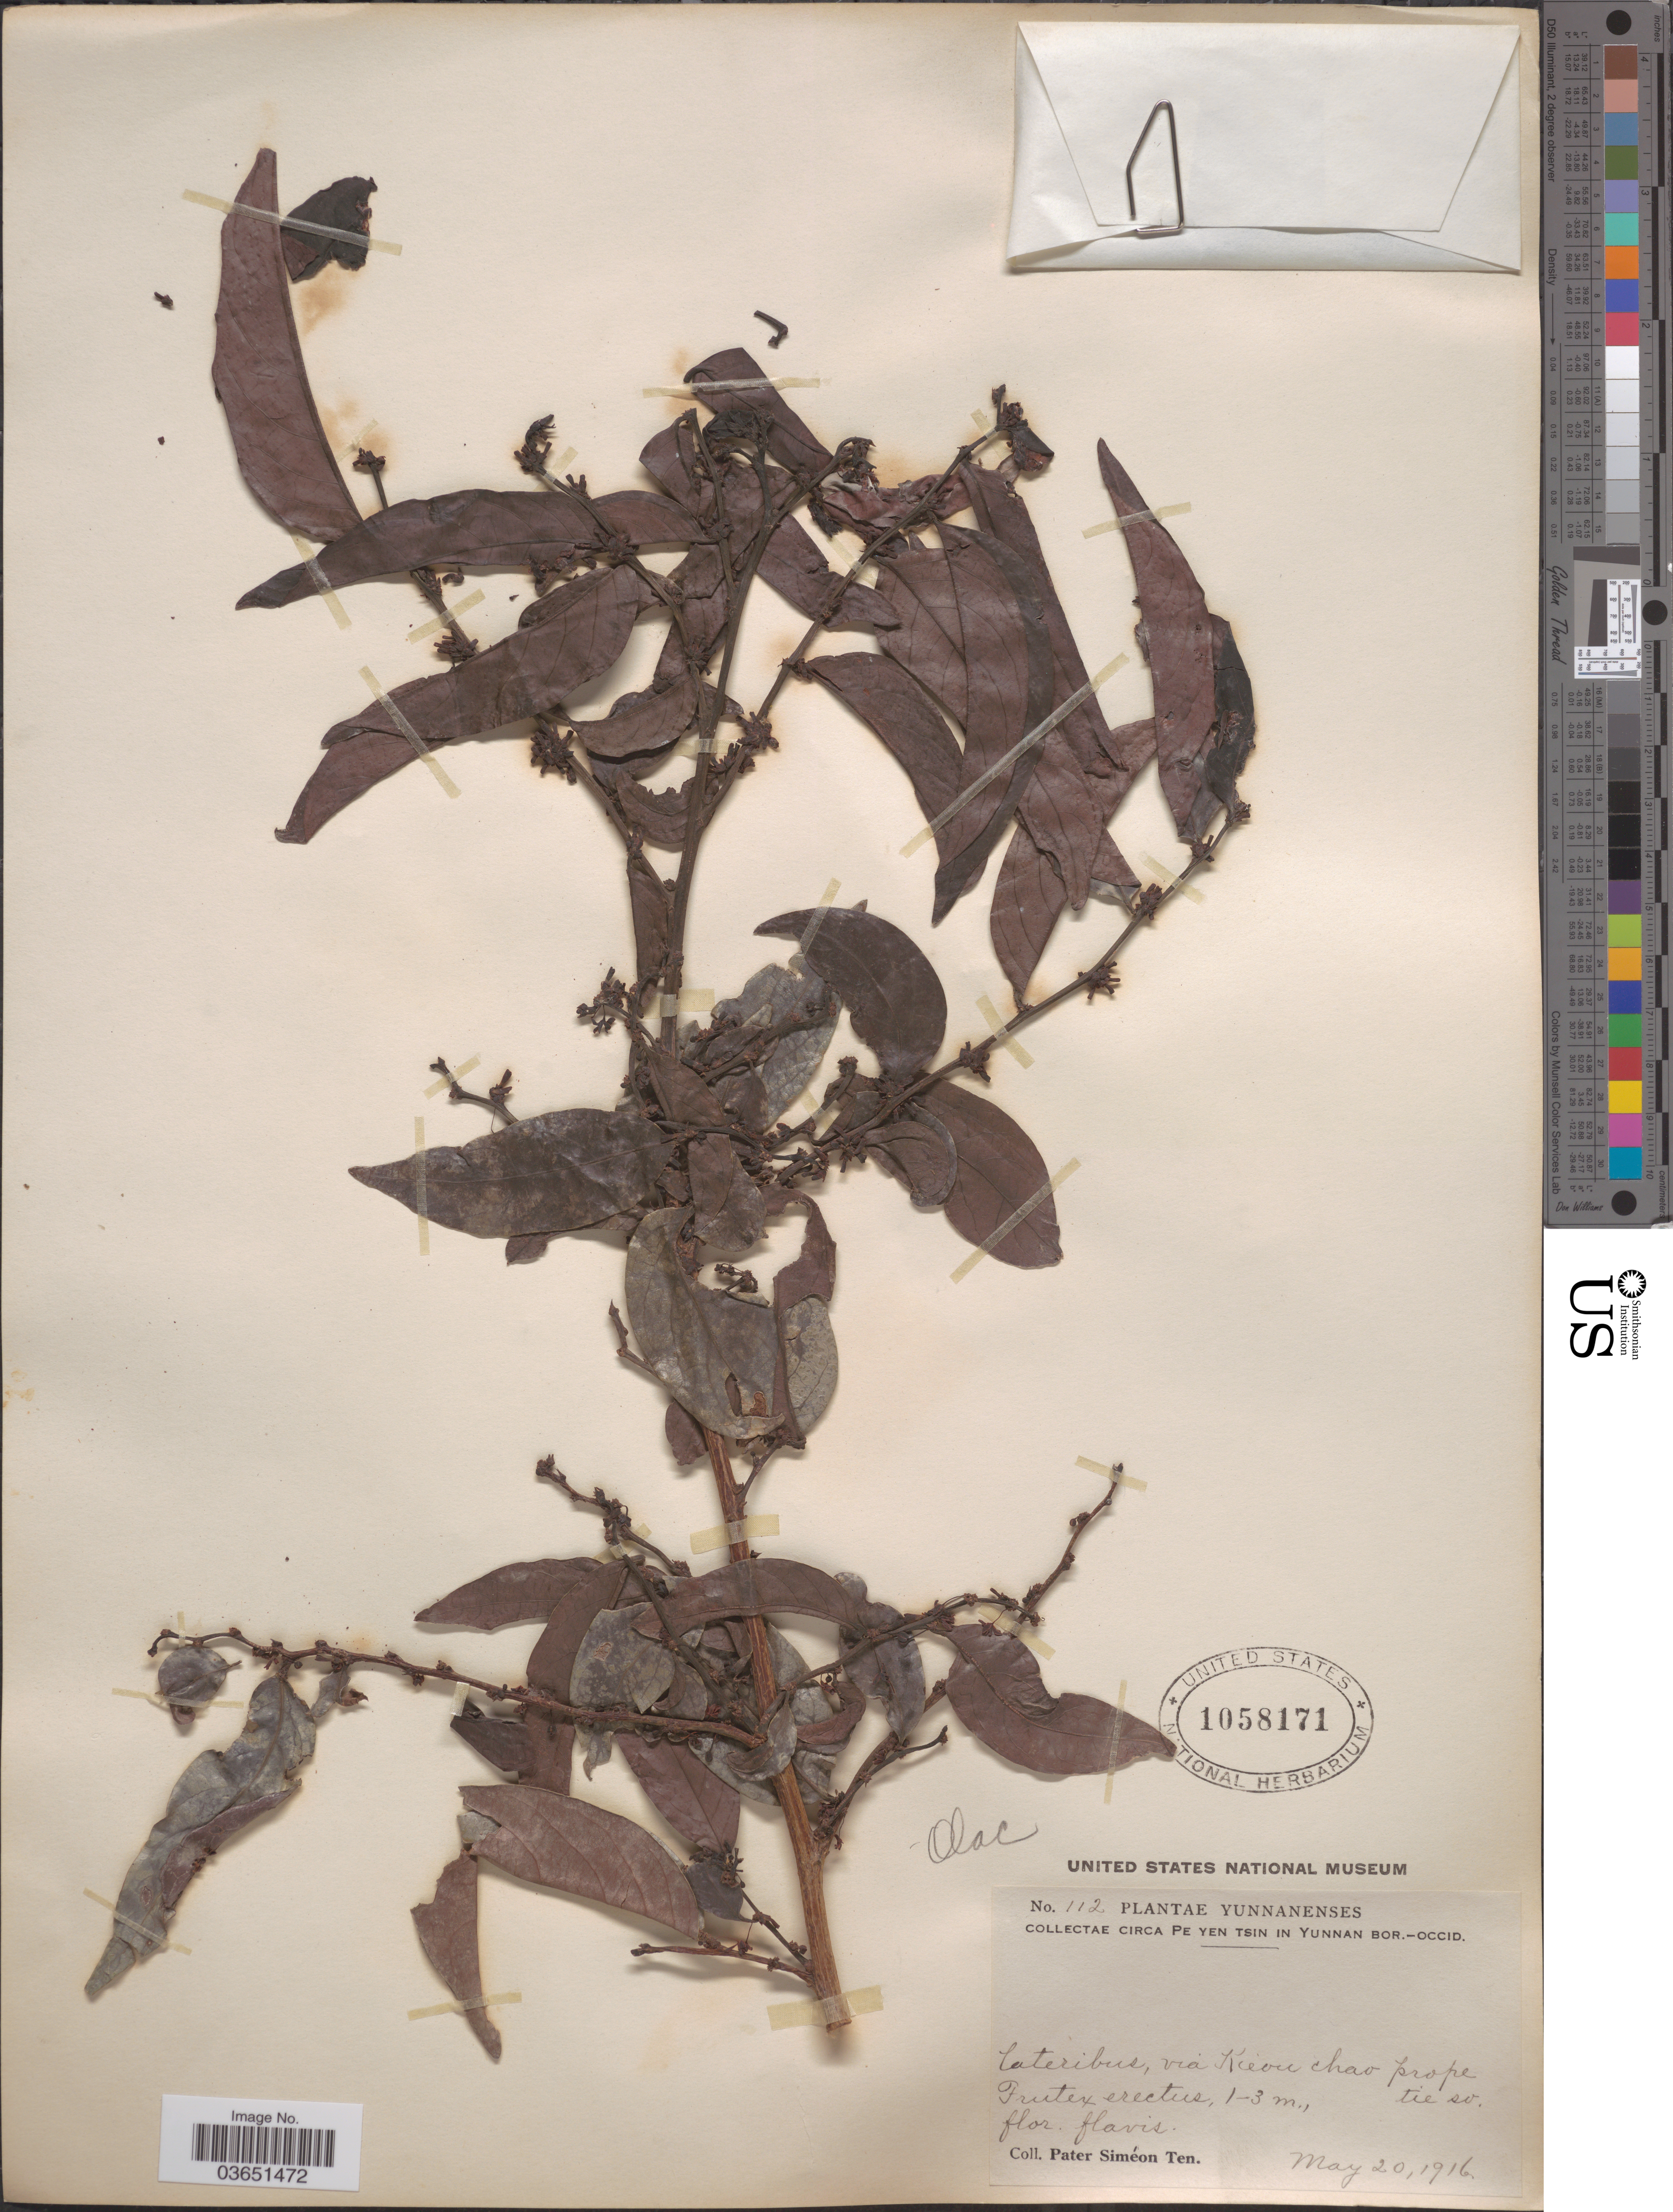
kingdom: Plantae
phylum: Tracheophyta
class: Magnoliopsida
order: Santalales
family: Olacaceae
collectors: P. S. Ten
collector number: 112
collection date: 1916-05-20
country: China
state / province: Yunnan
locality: Circa Pe Yen Tsin in Yunnan Bor.-Occid. Lateribus, via Kieou [interpreted] chao prope tie so.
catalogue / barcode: US 1058171